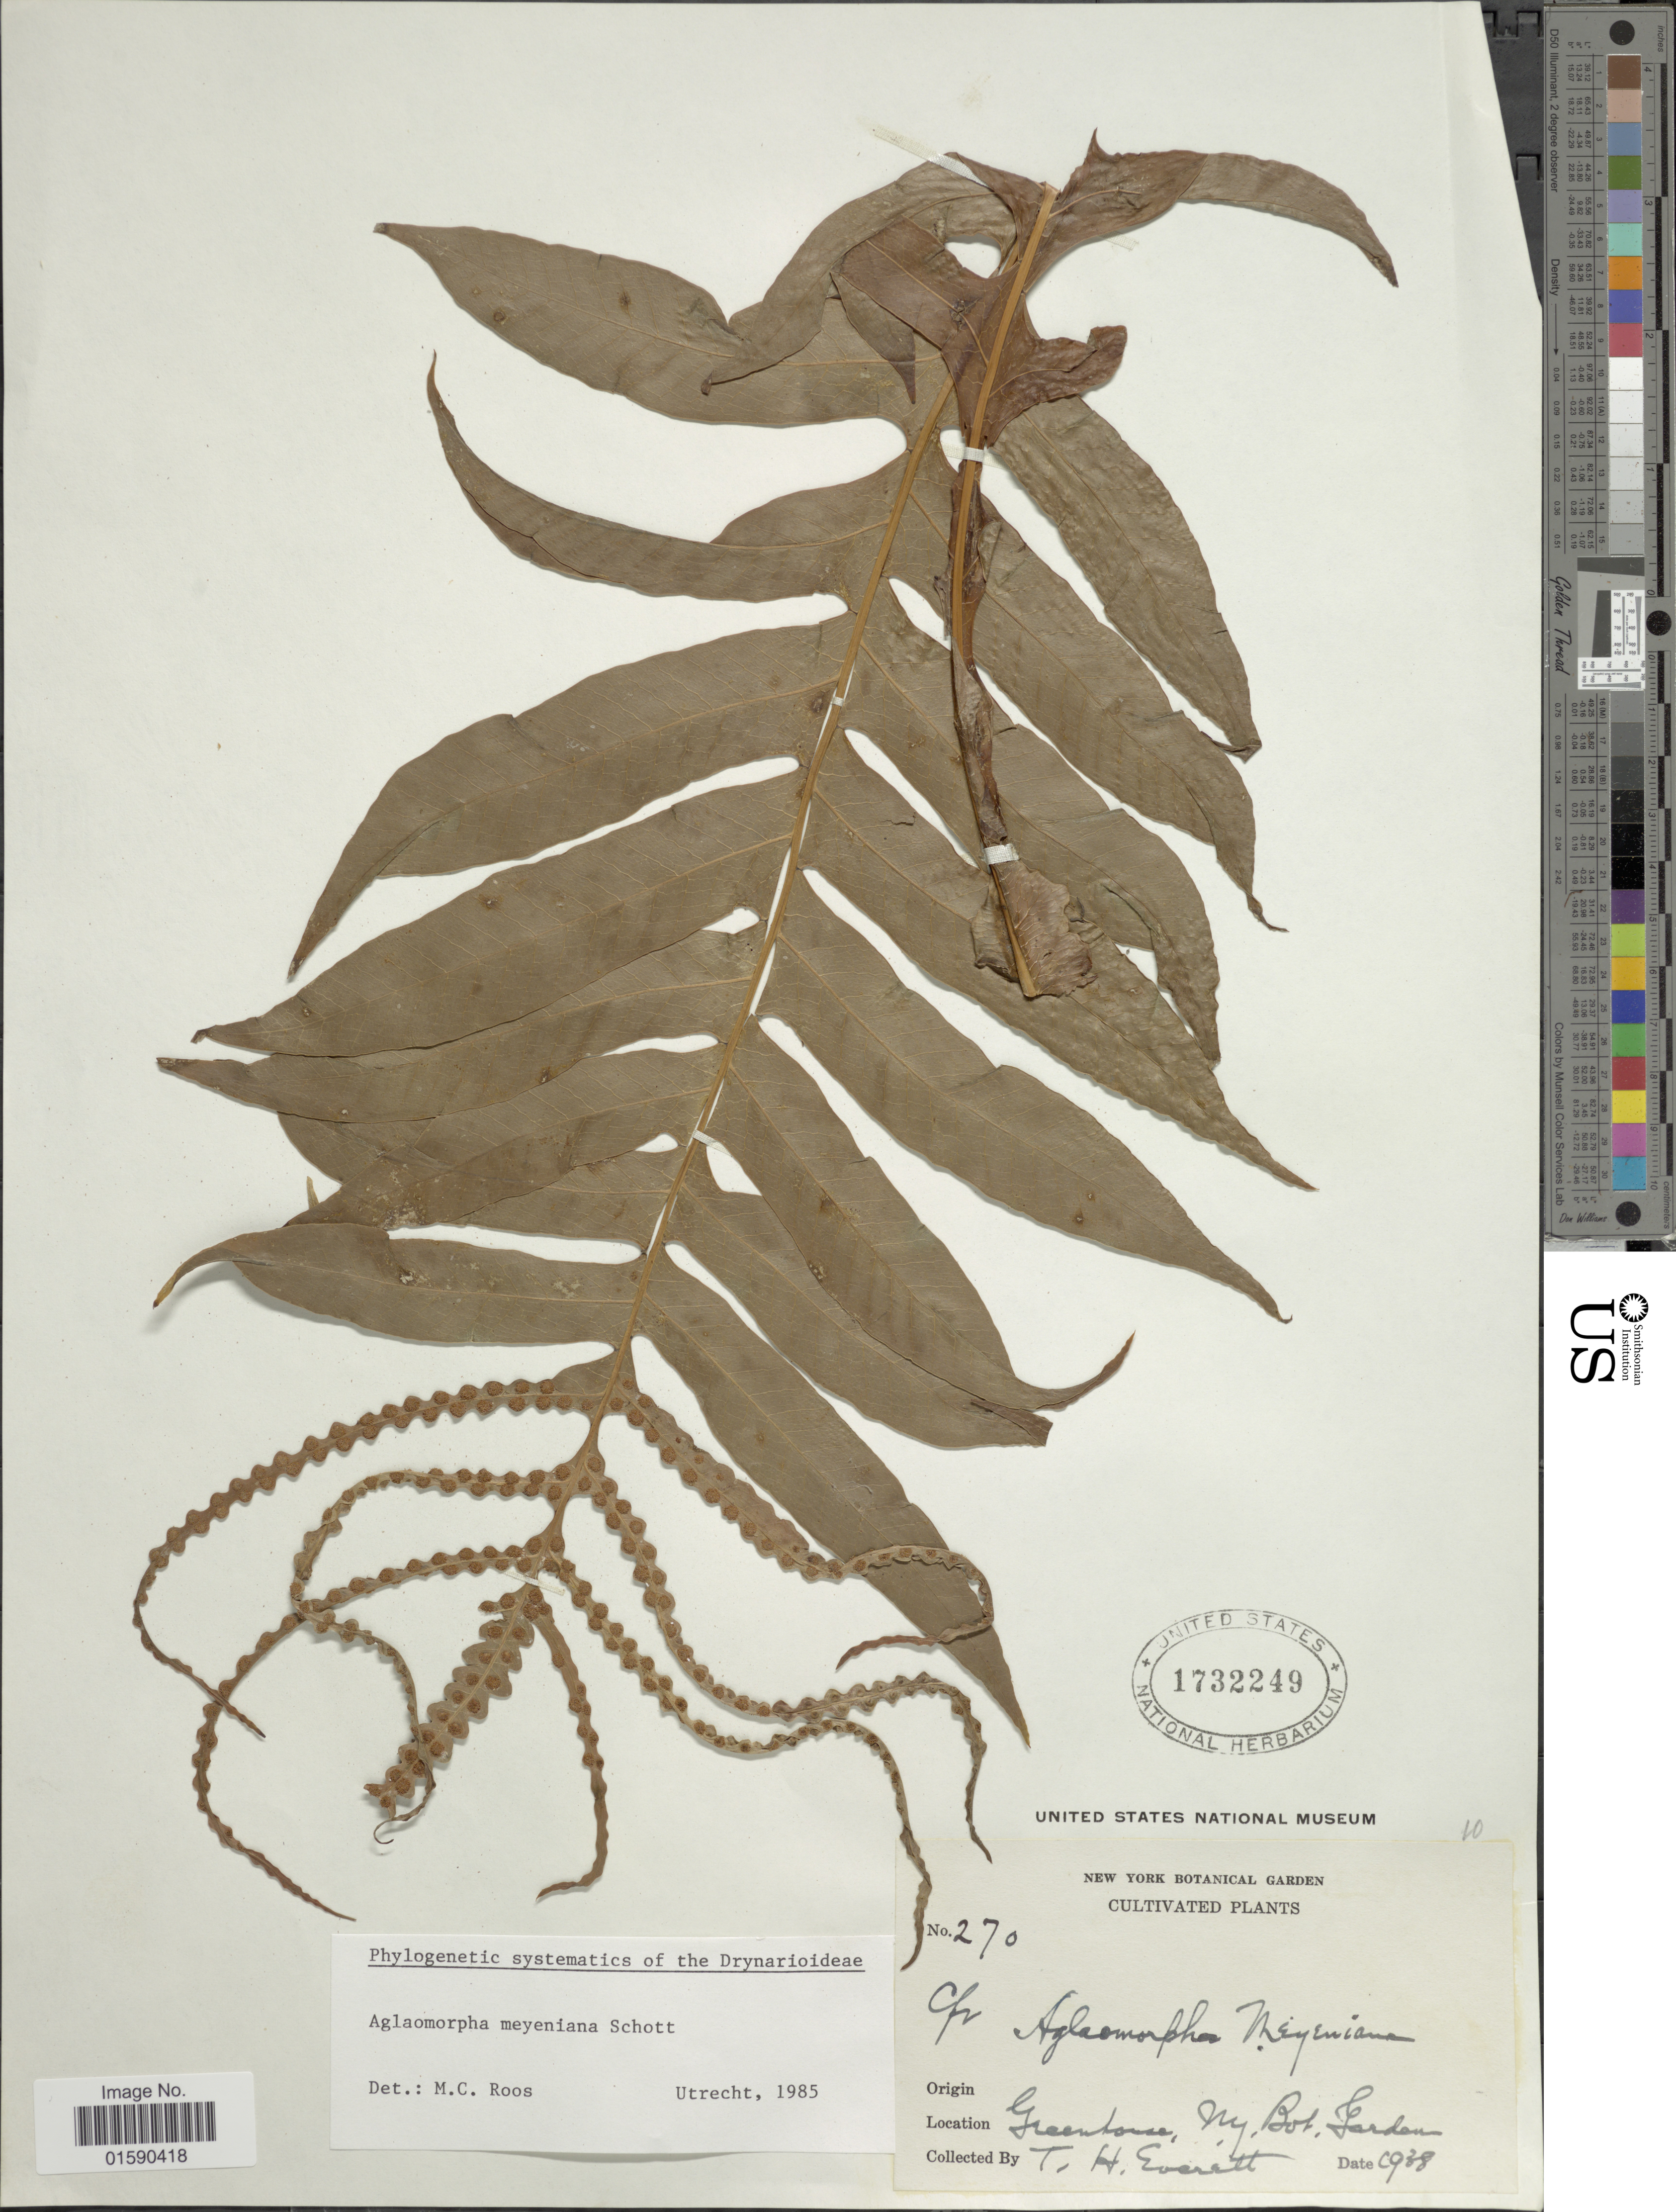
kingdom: Plantae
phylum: Tracheophyta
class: Polypodiopsida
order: Polypodiales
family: Polypodiaceae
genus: Aglaomorpha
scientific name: Aglaomorpha meyeniana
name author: Schott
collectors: T. Everett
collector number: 270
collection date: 1938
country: United States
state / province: New York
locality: Greenhouse, Ny, Bot. Garden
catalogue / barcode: US 1732249